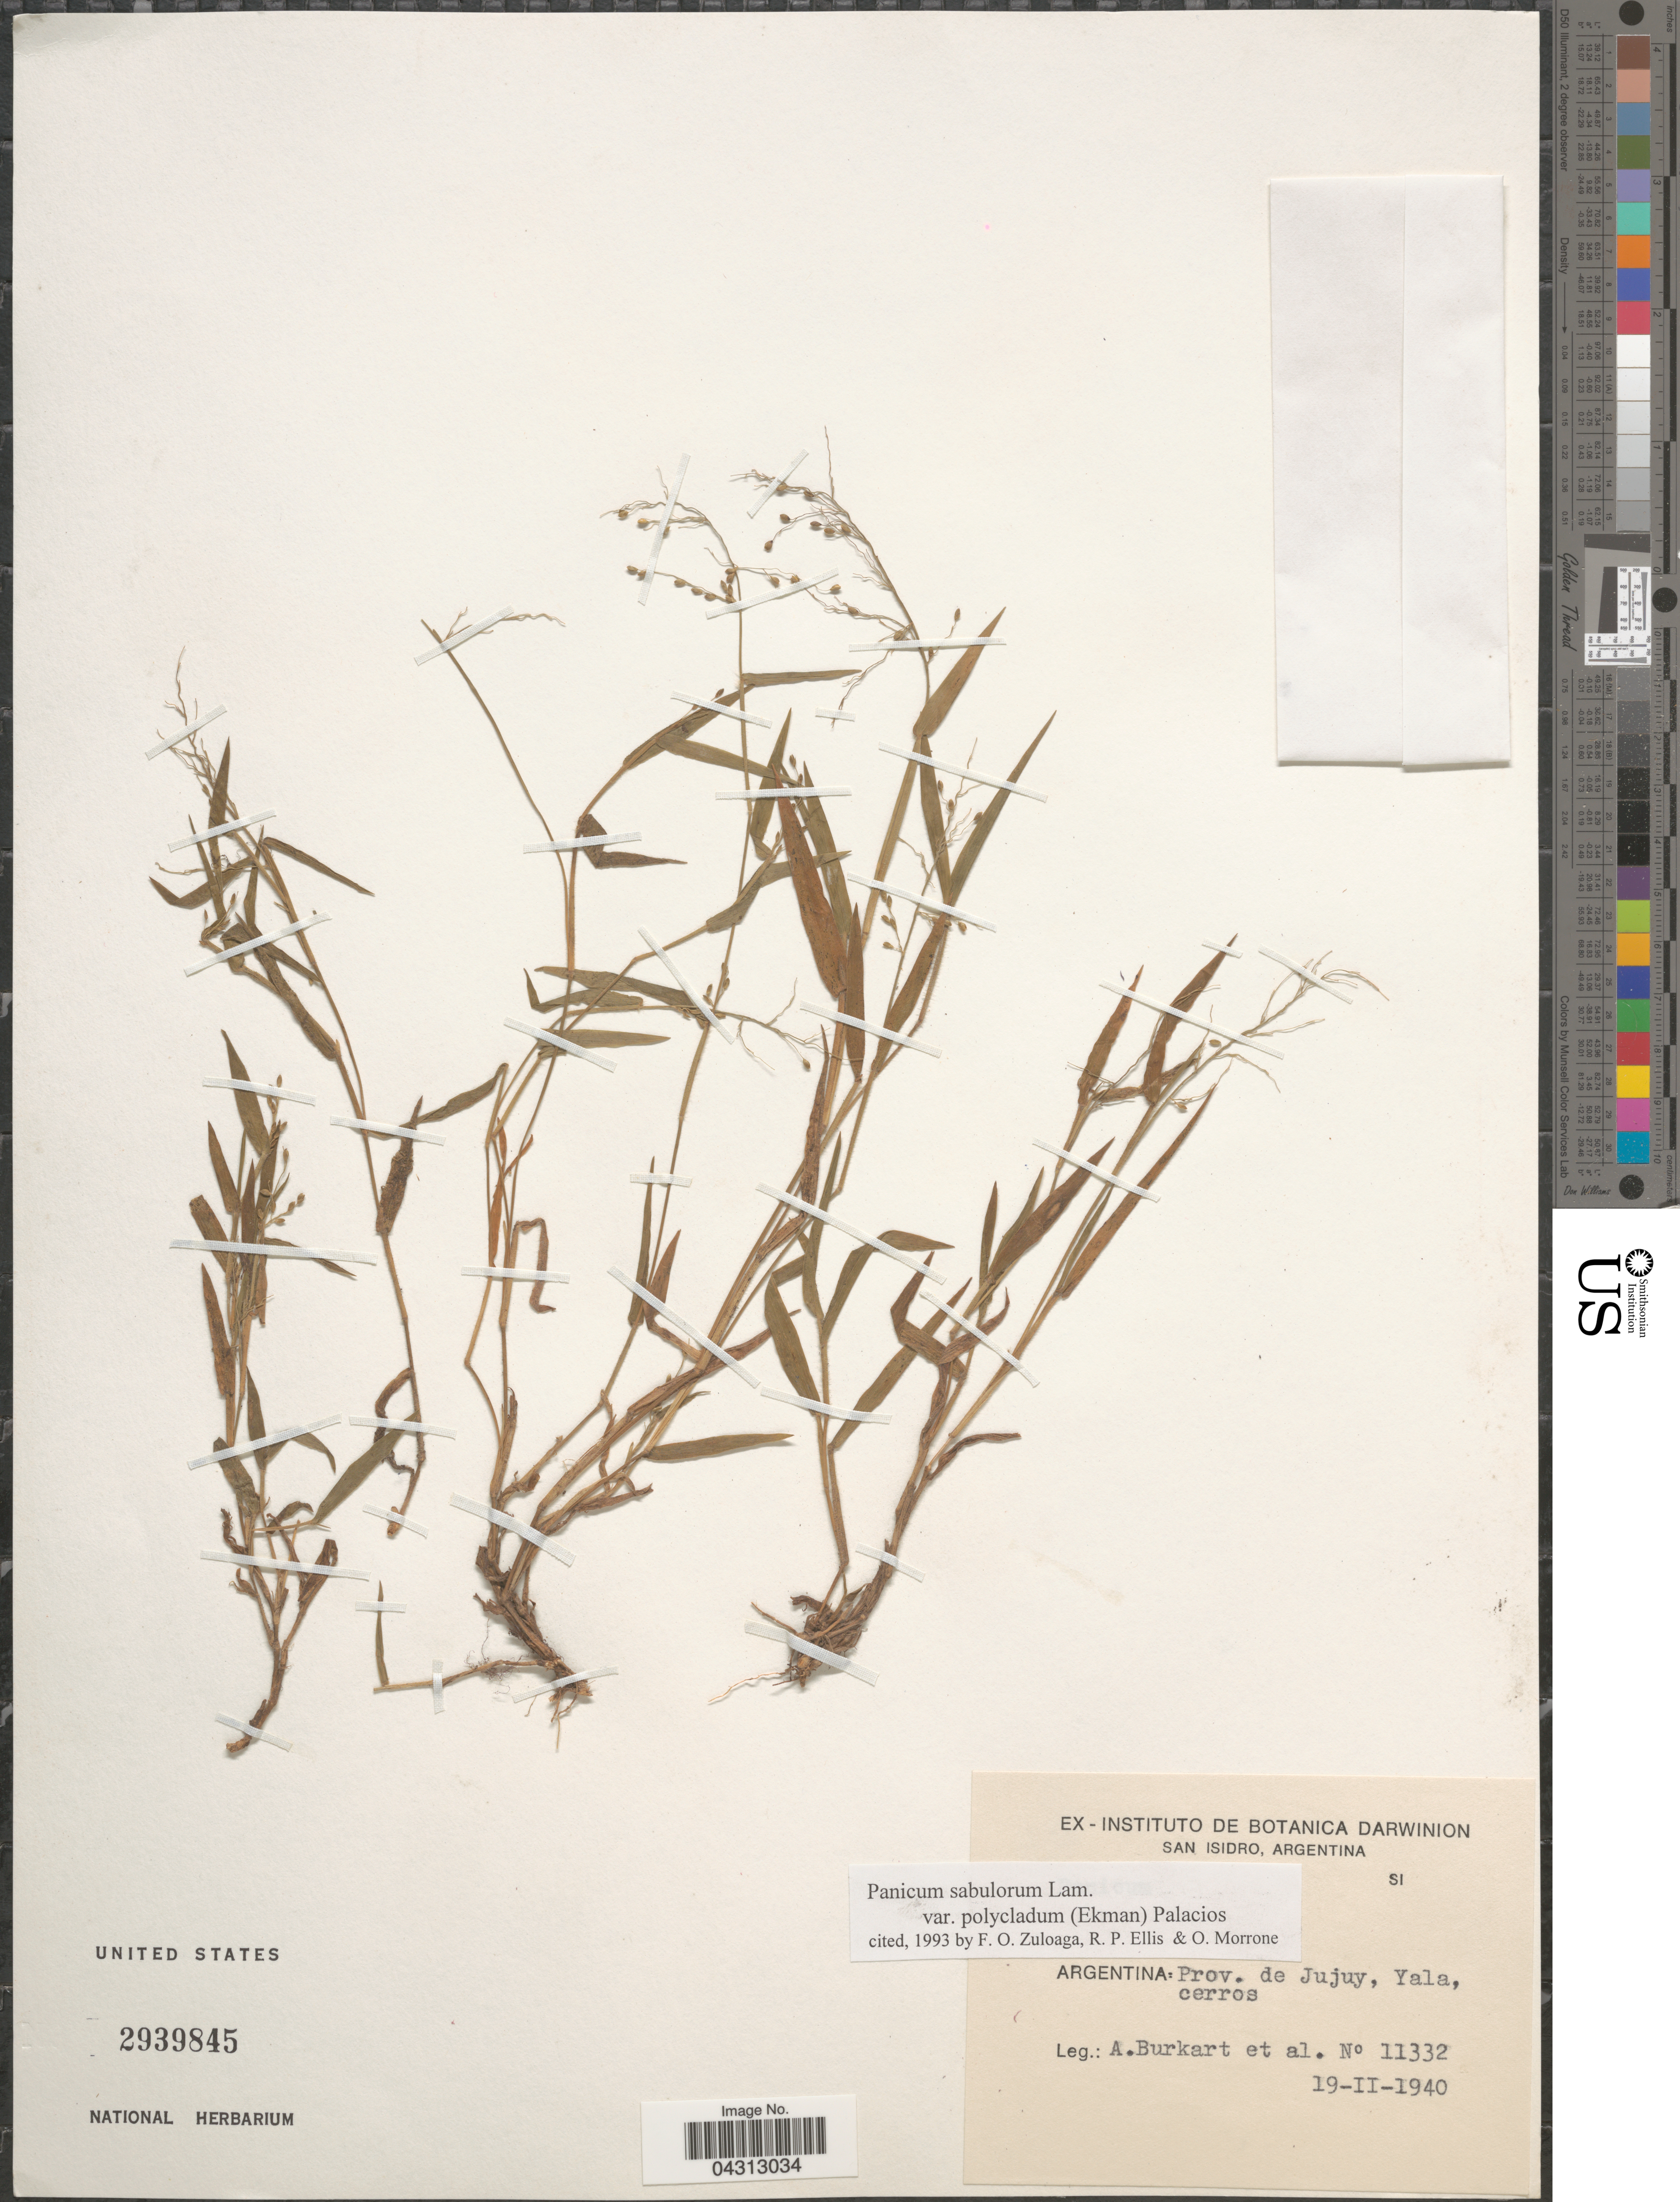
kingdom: Plantae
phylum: Tracheophyta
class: Liliopsida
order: Poales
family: Poaceae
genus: Dichanthelium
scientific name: Dichanthelium sabulorum var. polycladum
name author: (Ekman) Zuloaga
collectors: A. E. Burkart & et al.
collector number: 11332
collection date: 1940-02-19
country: Argentina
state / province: Jujuy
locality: Yala, cerros.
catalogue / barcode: US 2939845